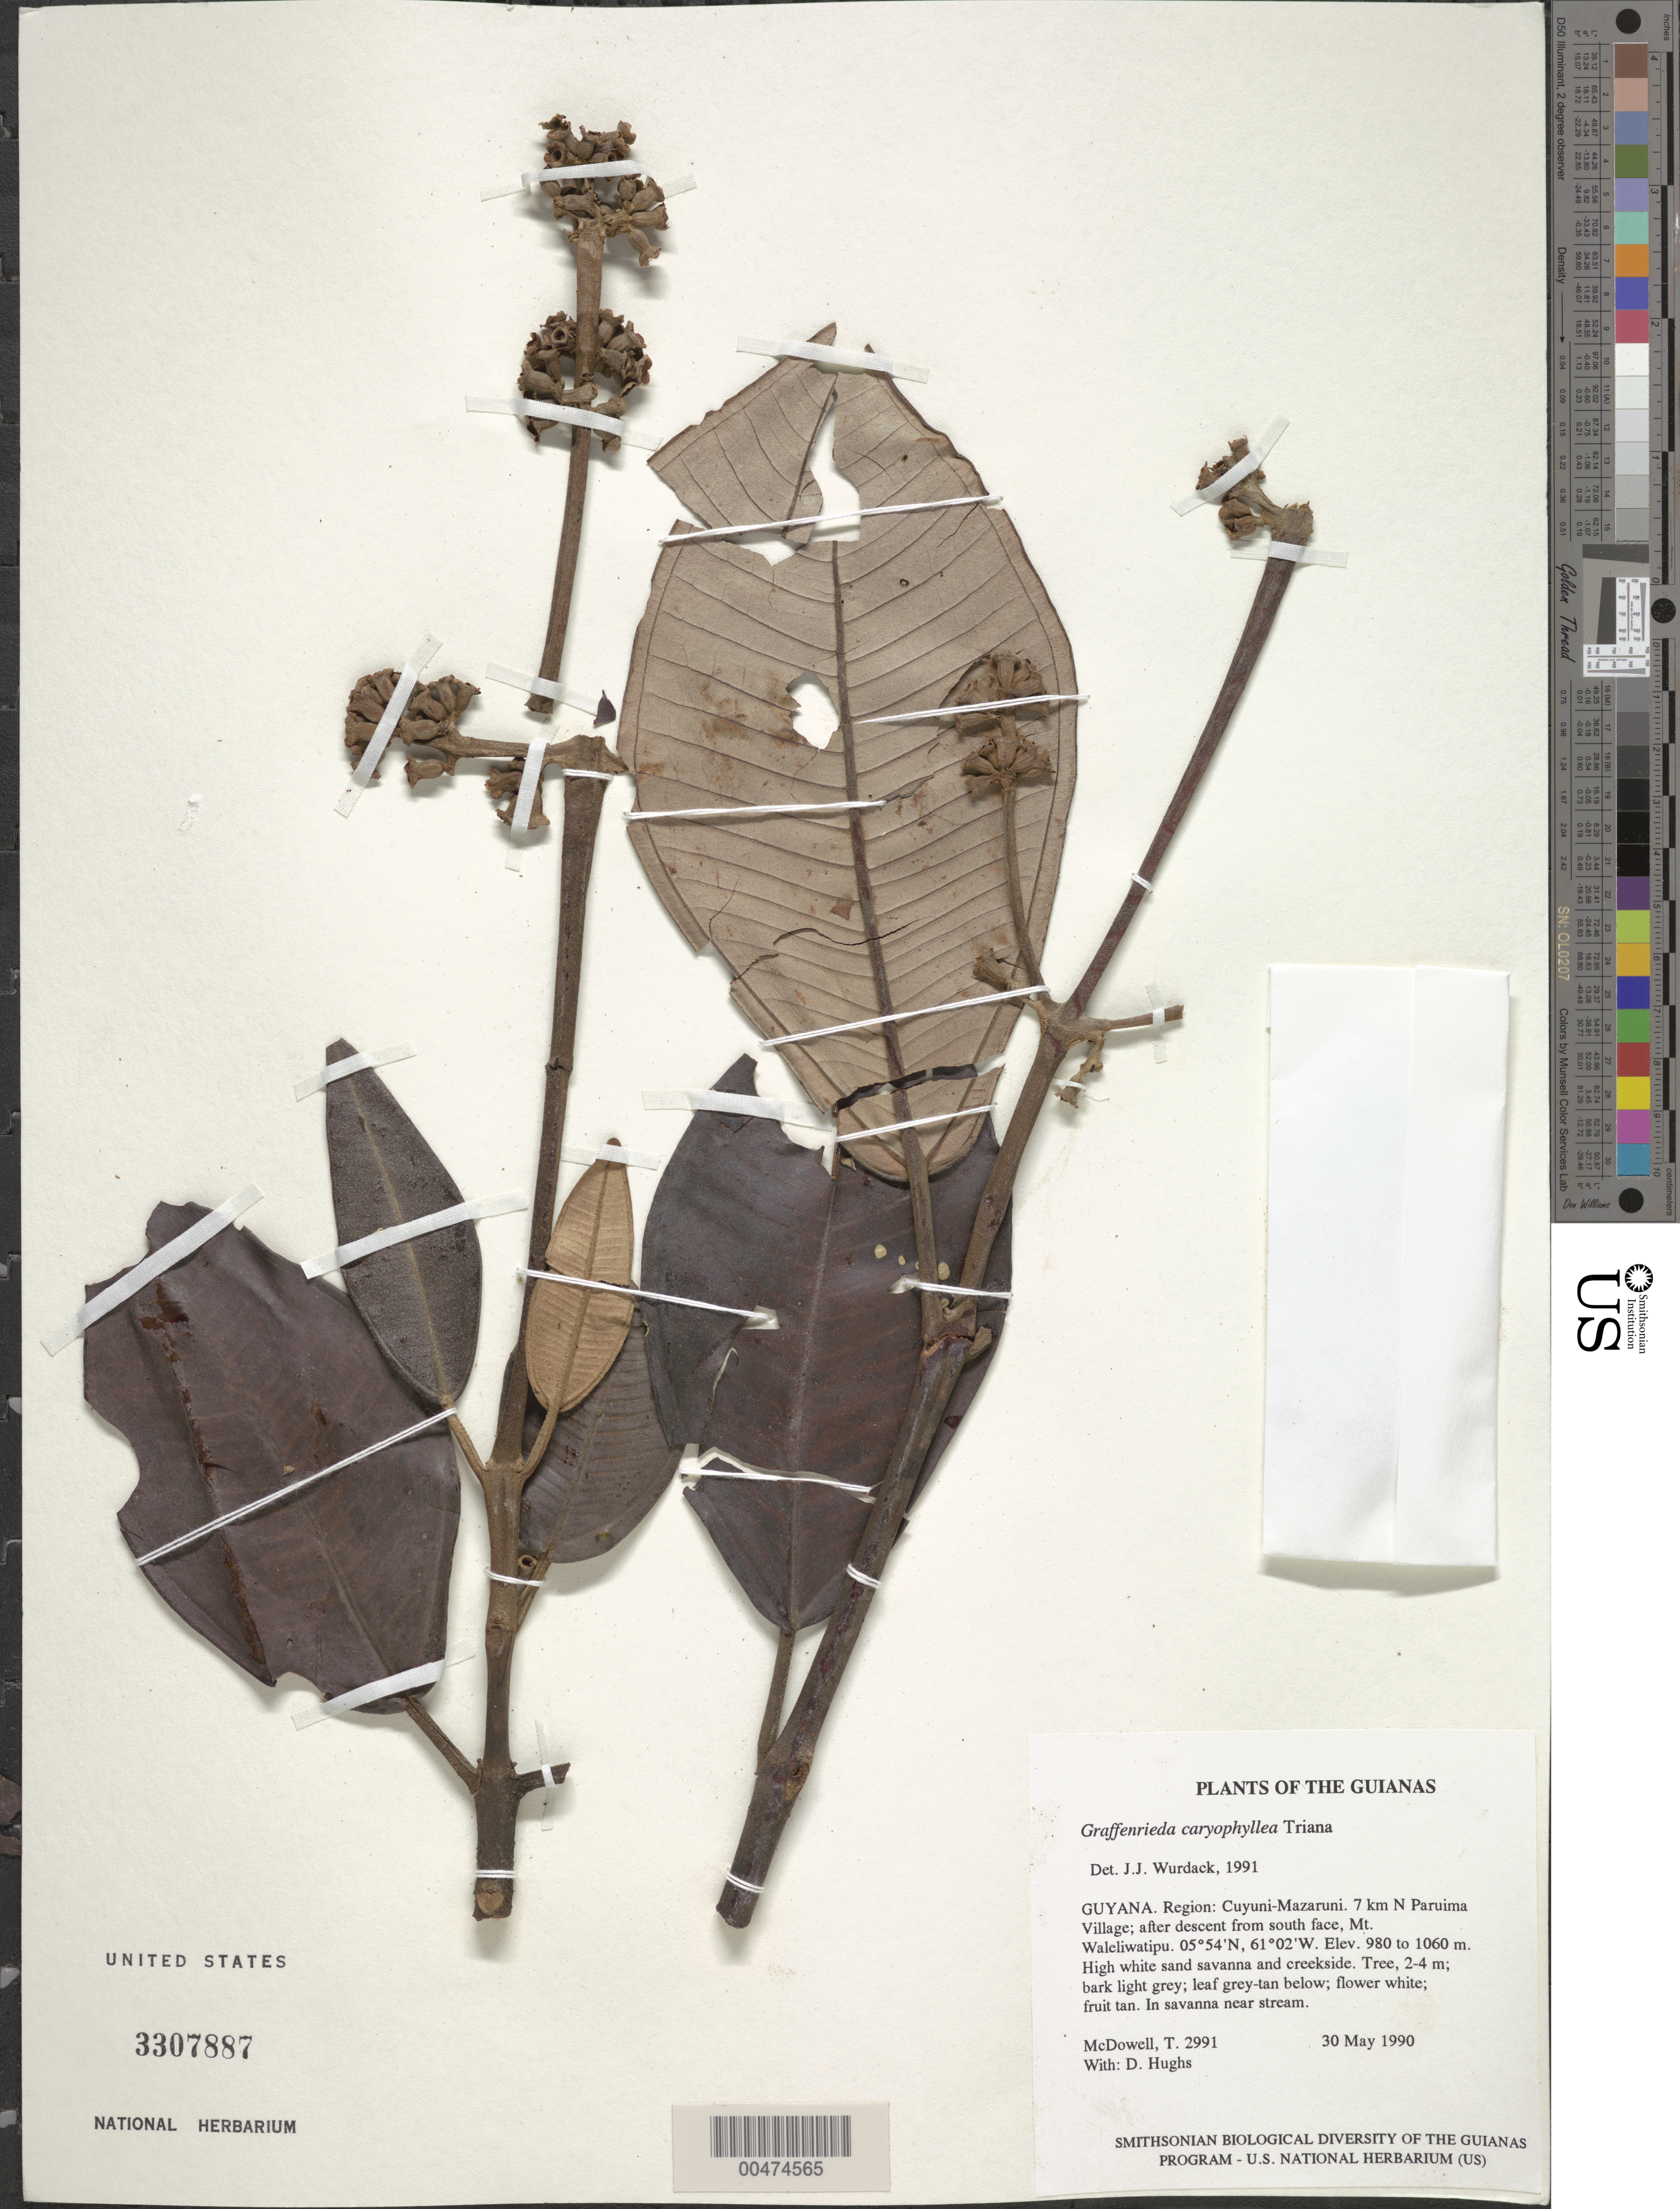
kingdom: Plantae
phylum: Tracheophyta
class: Magnoliopsida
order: Myrtales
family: Melastomataceae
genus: Graffenrieda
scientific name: Graffenrieda caryophyllea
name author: Triana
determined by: Wurdack, John J., (US), US (UNITED STATES)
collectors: T. McDowell, D. Hughs & D. Gopaul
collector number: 2991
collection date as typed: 30 May 1990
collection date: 1990-05-30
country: Guyana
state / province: Cuyuni-Mazaruni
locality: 7 km N of Paruima Village; after descent from south face of Mt. Waleliwatipu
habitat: High white sand savanna and creekside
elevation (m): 980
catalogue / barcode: US 3307887